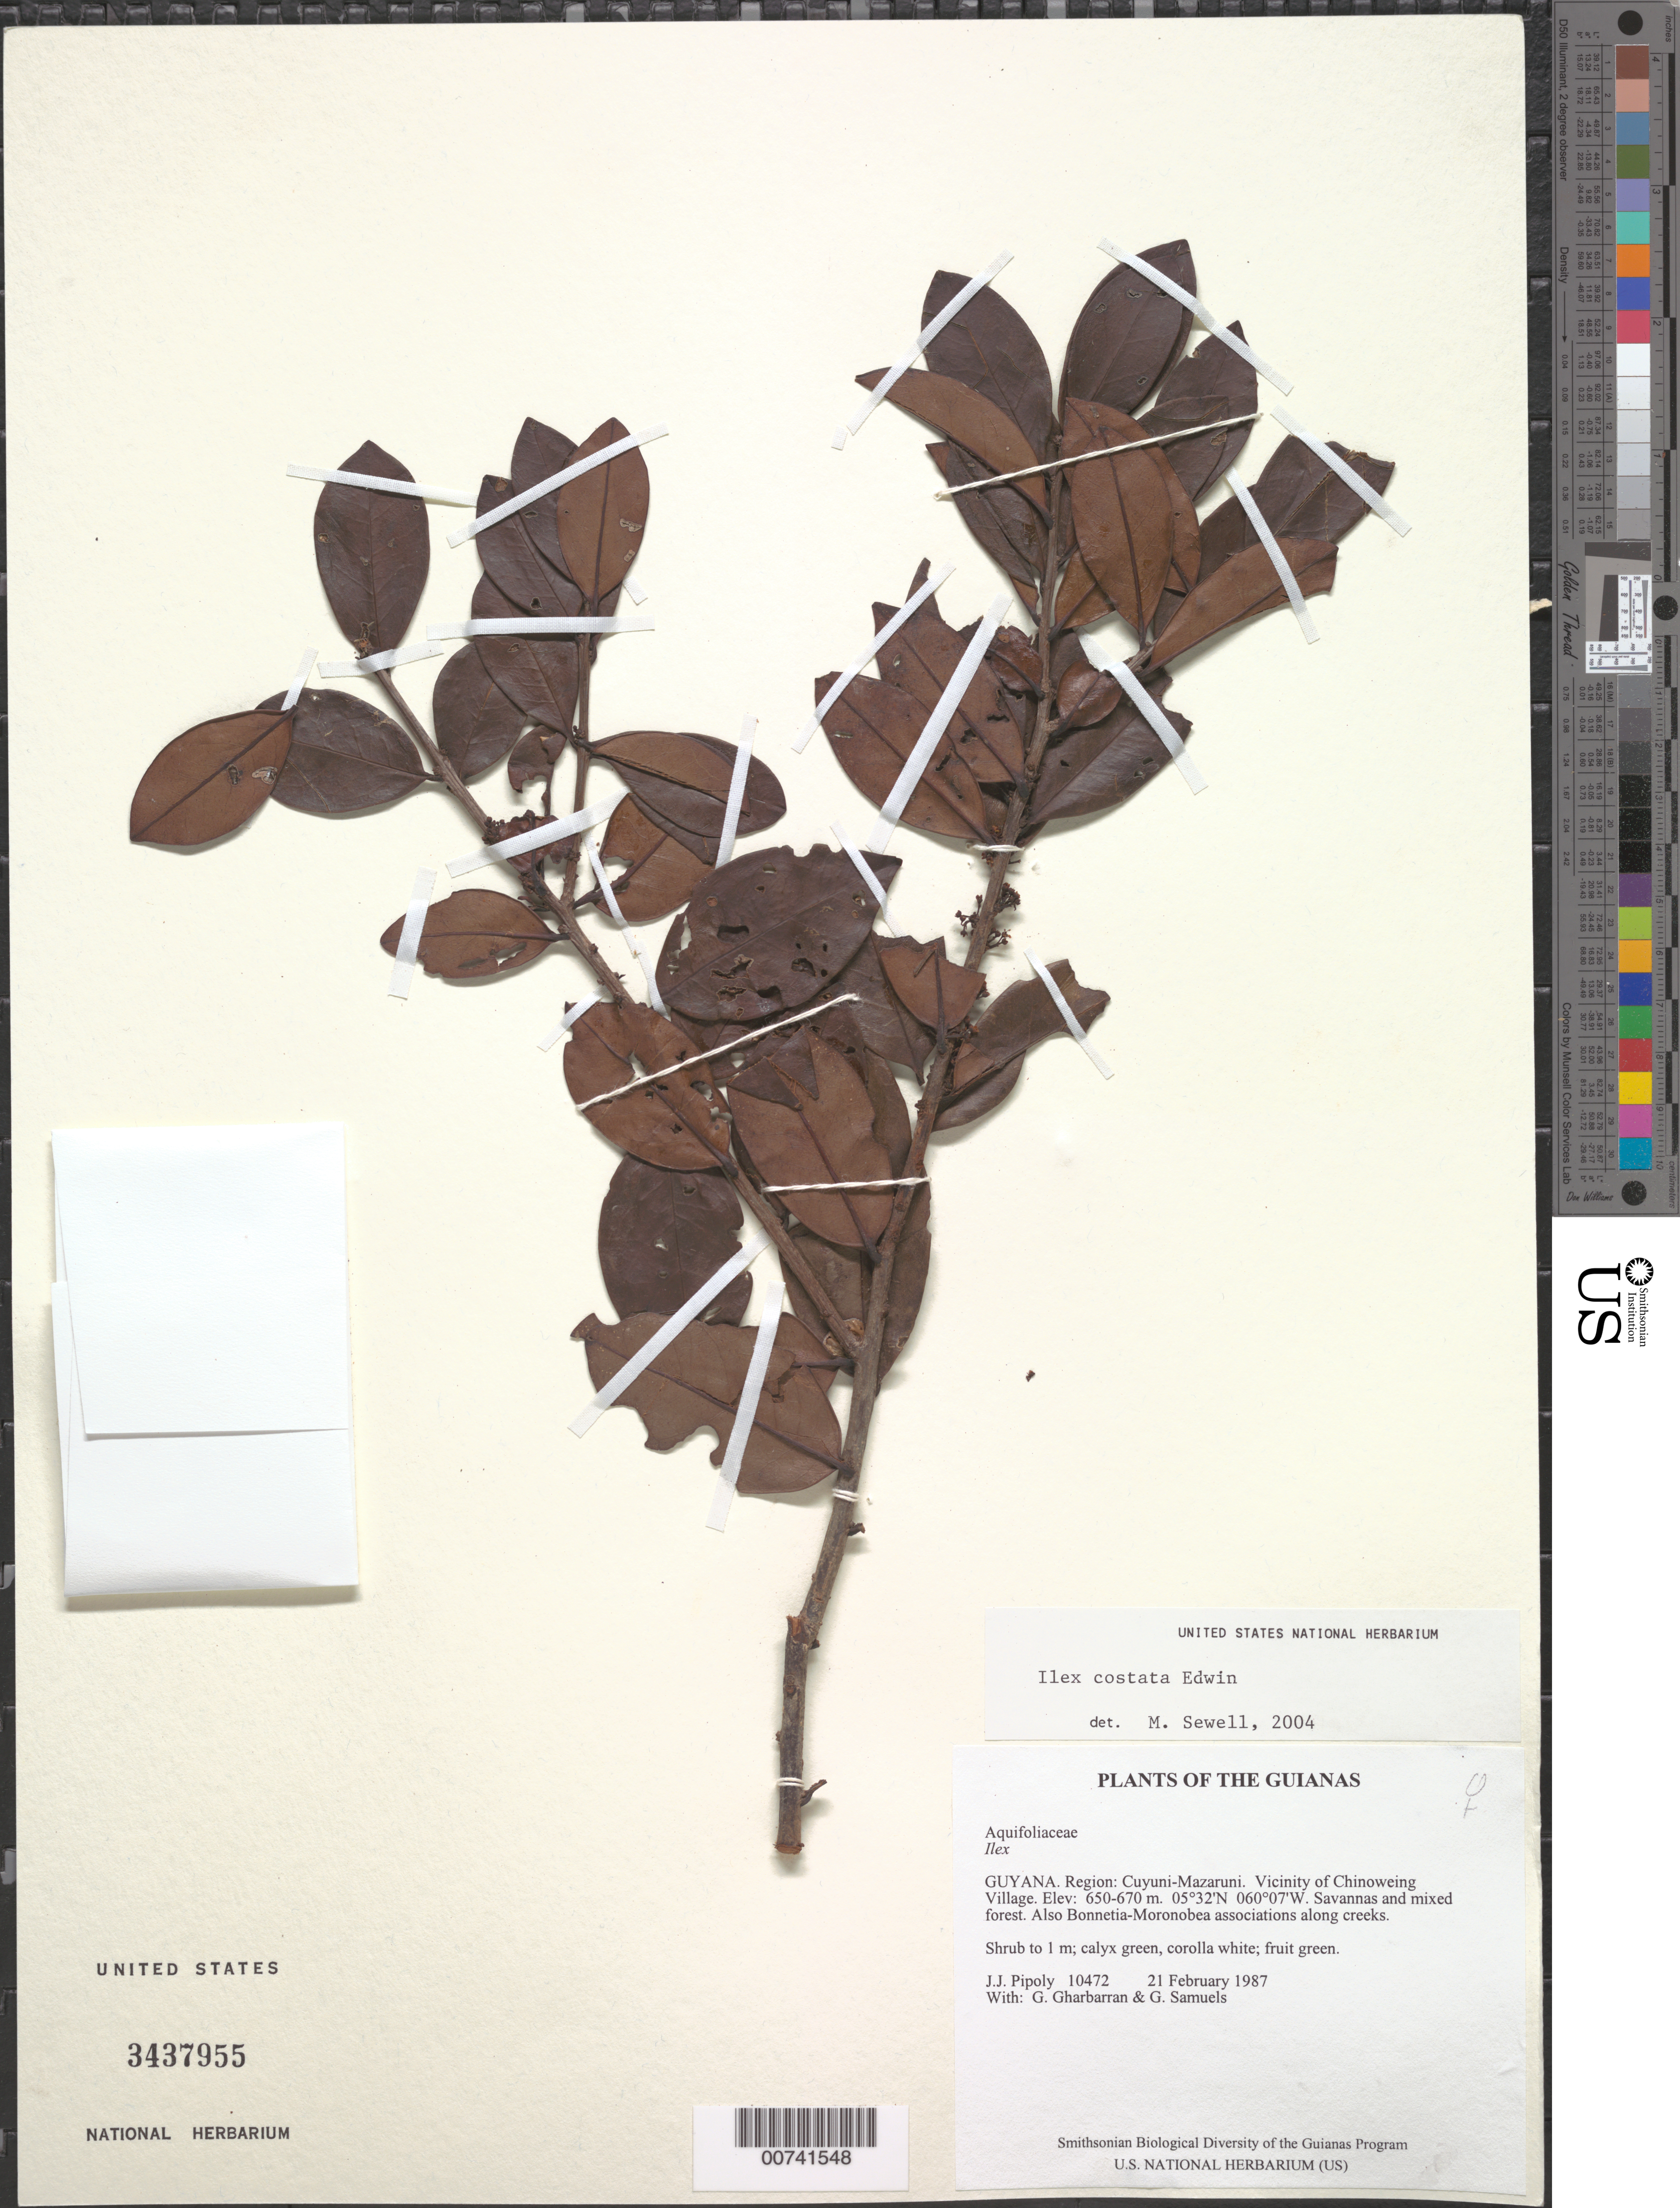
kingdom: Plantae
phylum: Tracheophyta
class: Magnoliopsida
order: Aquifoliales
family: Aquifoliaceae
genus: Ilex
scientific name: Ilex costata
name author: Edwin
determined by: Sewell, M.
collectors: J. J. Pipoly, G. Gharbarran & G. Samuels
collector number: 10472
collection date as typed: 21 February 1987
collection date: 1987-02-21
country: Guyana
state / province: Cuyuni-Mazaruni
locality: Vicinity of Chinoweing Village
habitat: Savannas and mixed forest. Also Bonnetia-Moronobea associations along creeks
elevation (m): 650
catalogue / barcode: US 3437955